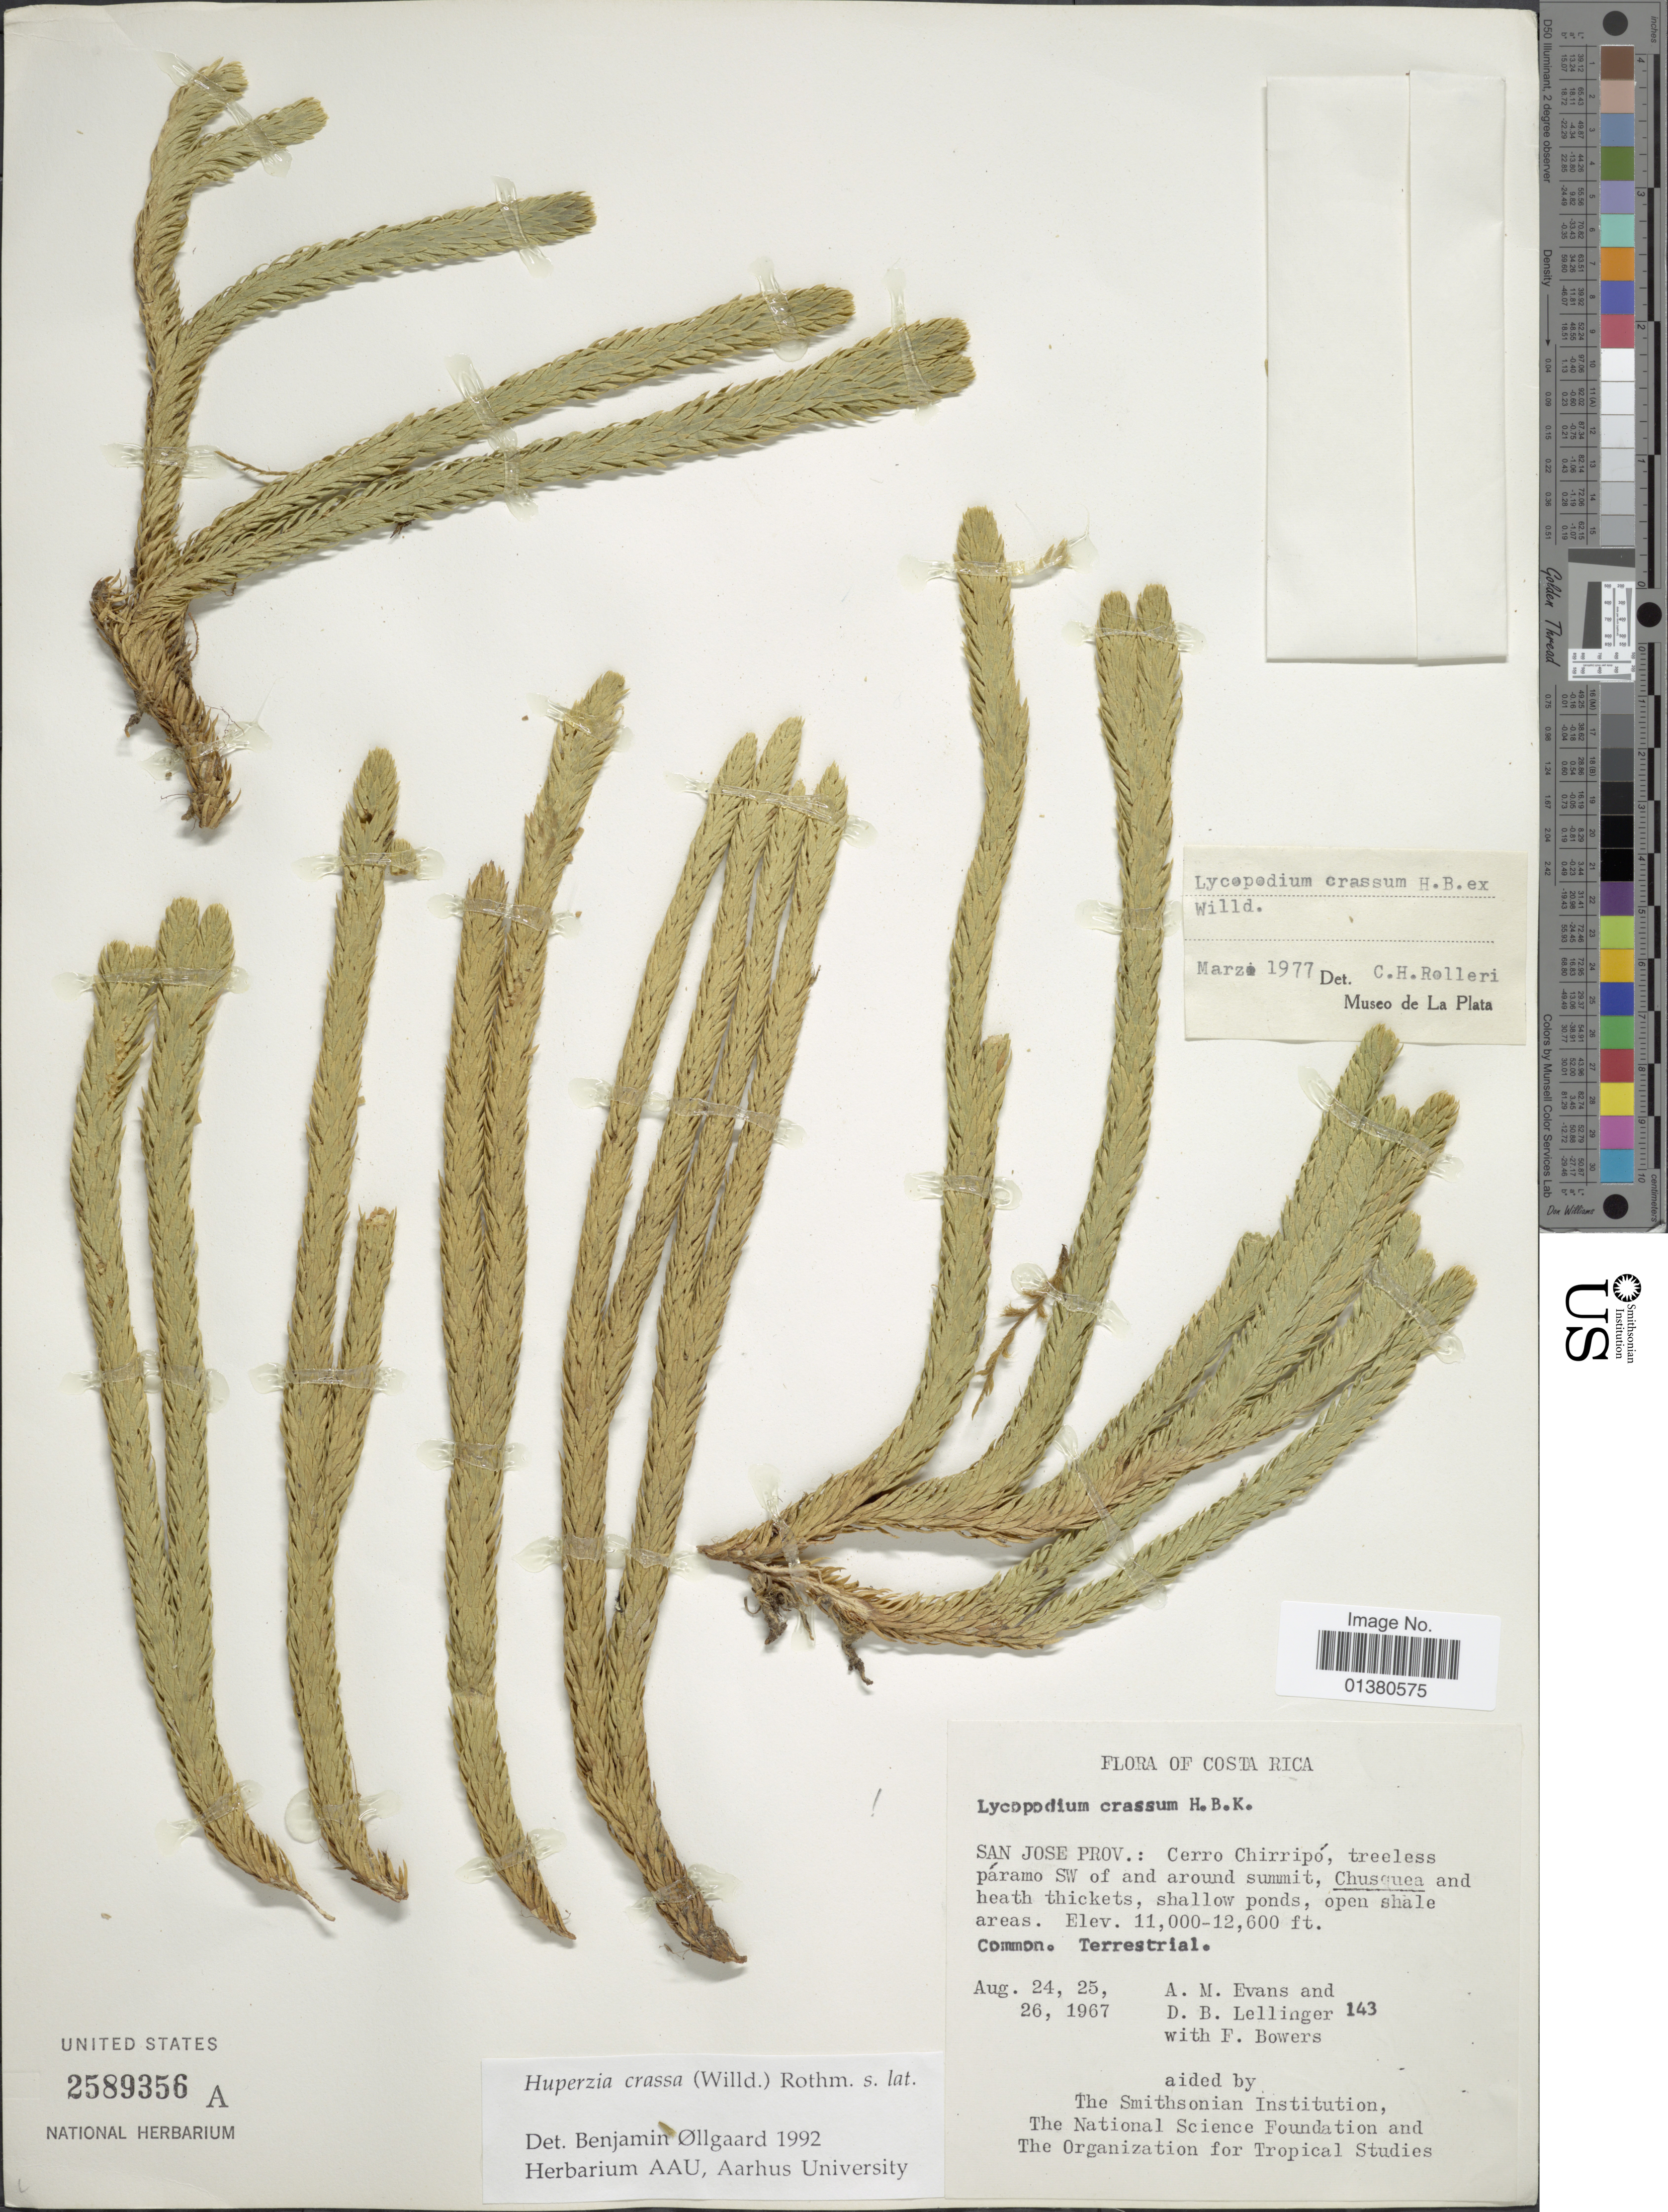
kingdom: Plantae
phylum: Tracheophyta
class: Lycopodiopsida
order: Lycopodiales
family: Lycopodiaceae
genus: Phlegmariurus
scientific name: Phlegmariurus crassus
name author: (Humb. & Bonpl. ex Willd.) B. Øllg.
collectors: A. M. Evans, D. B. Lellinger & F. Bowers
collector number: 143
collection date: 1967-08-24/1967-08-26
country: Costa Rica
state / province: San José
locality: San Jose Prov.: Cerro Chirripó, treeless páramo SW of and around summit, Chusquea and heath thickets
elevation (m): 3353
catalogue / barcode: US 2589356A